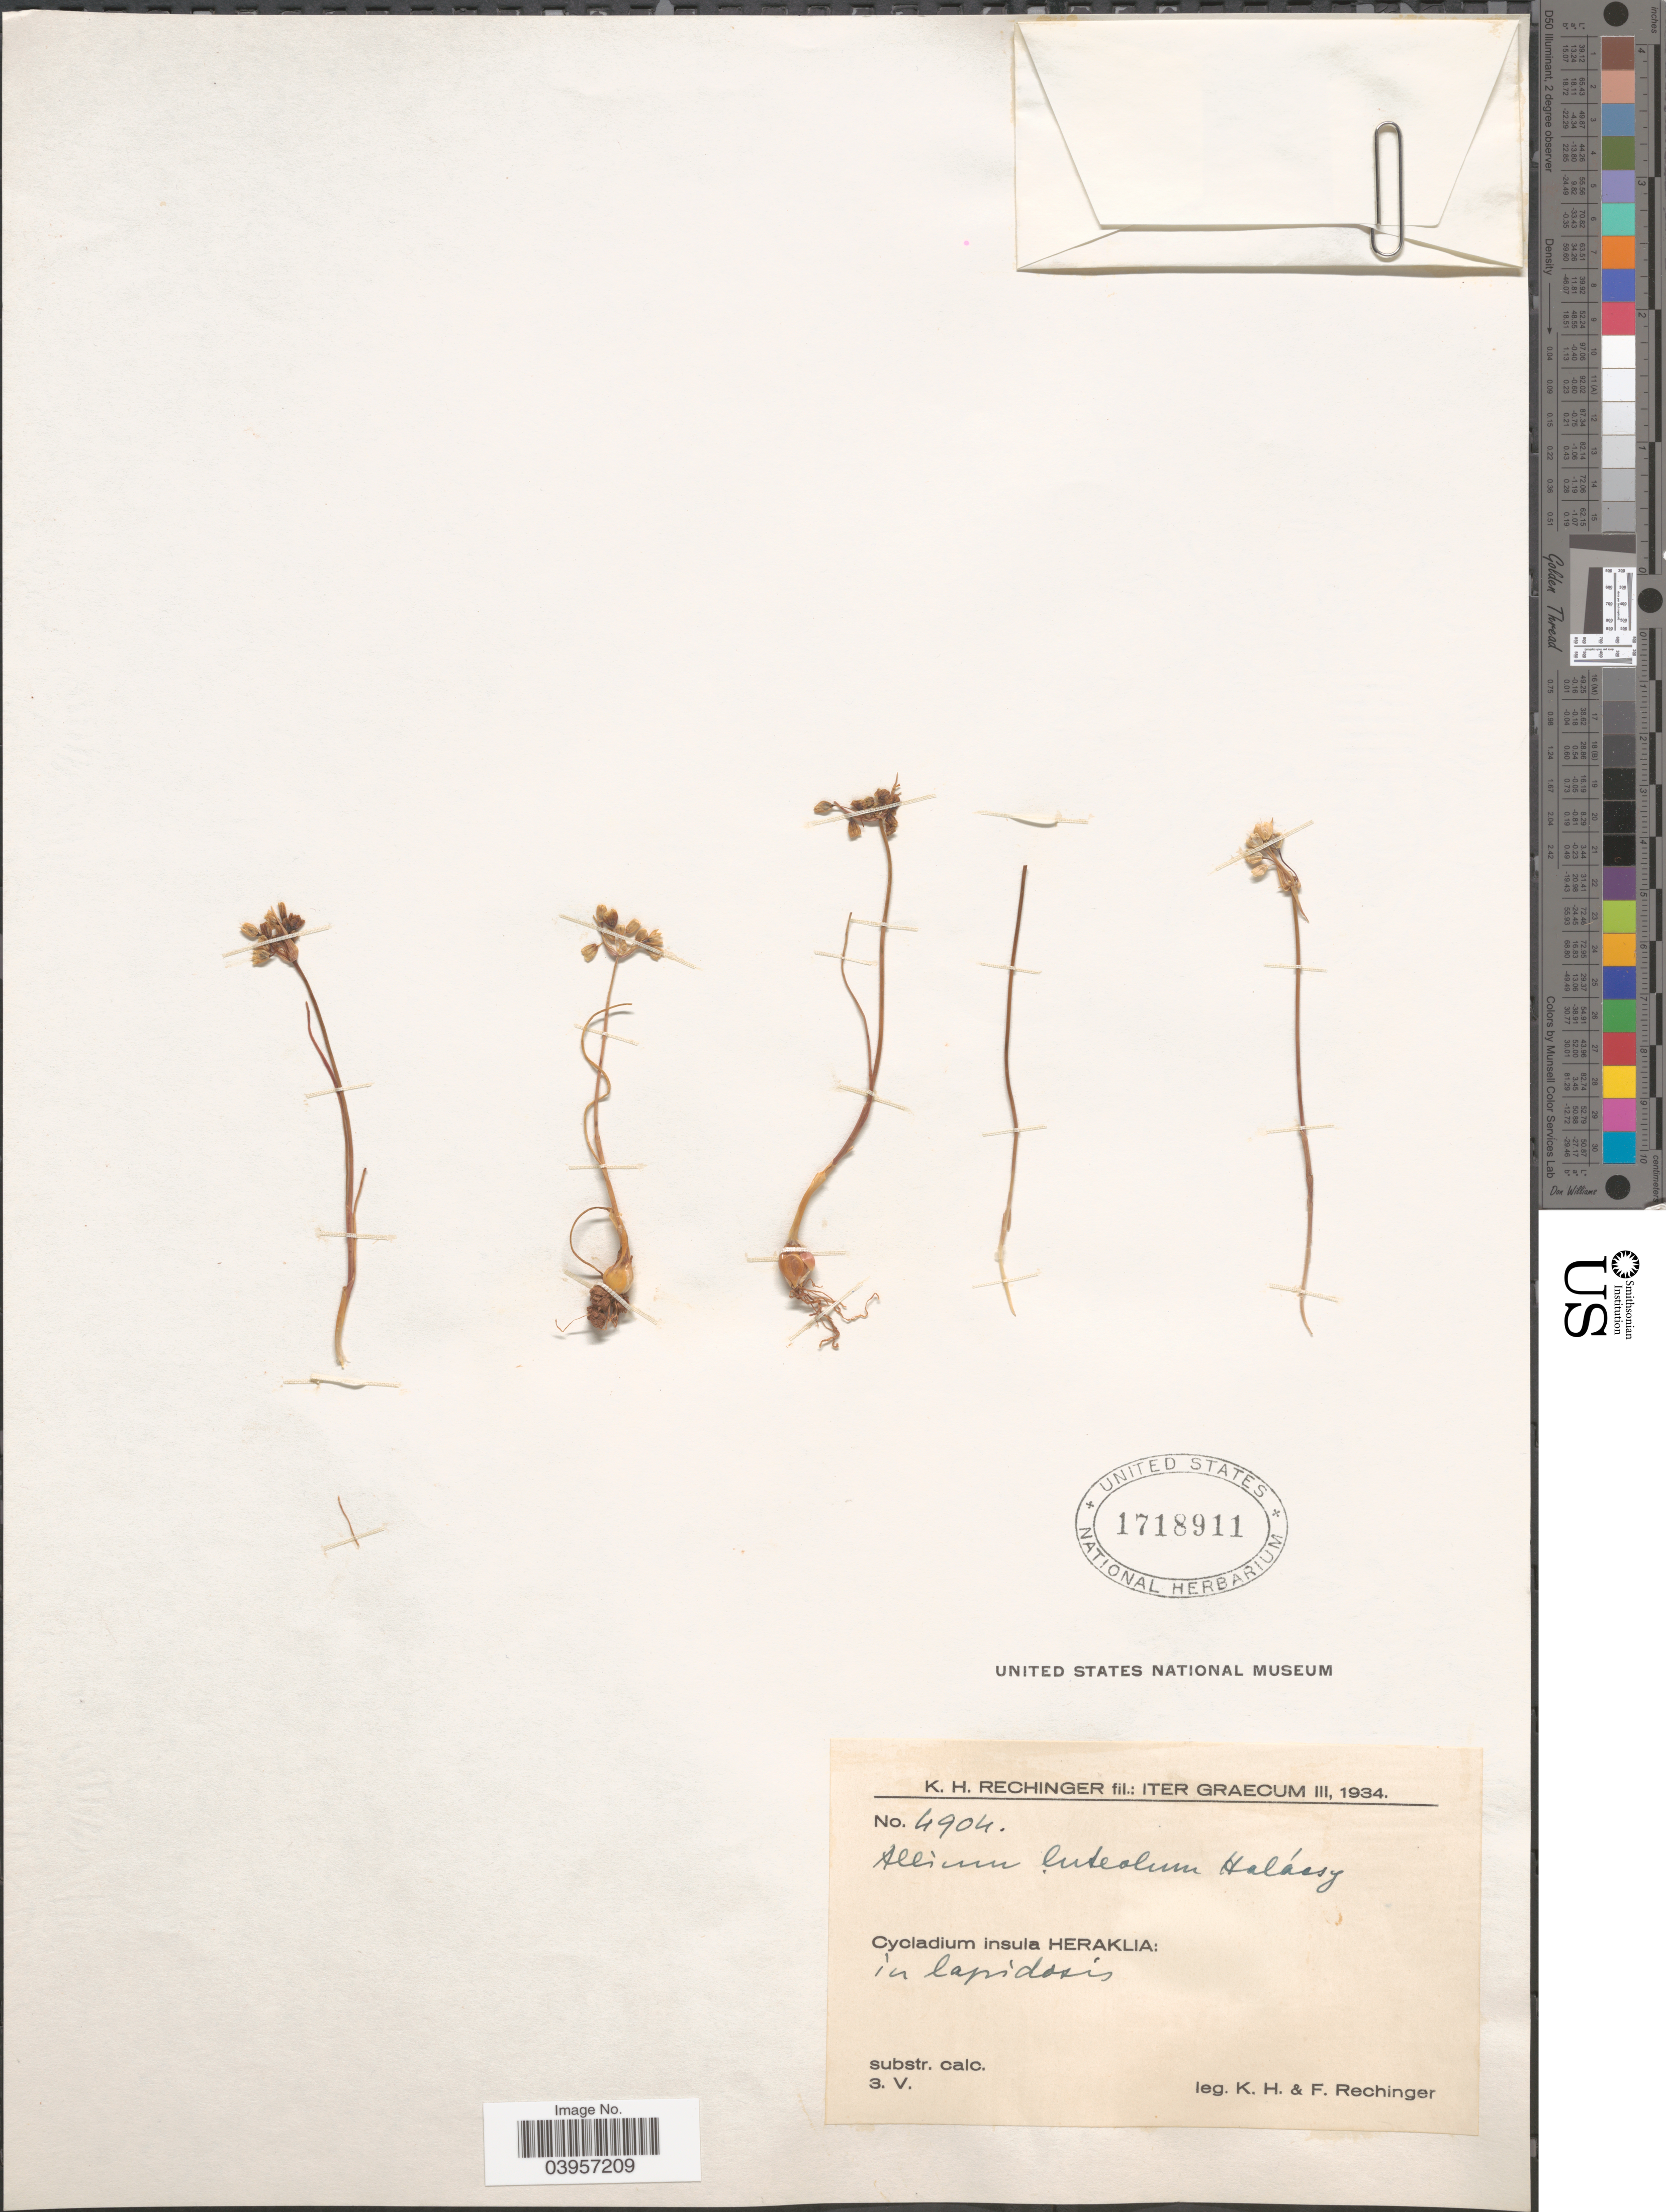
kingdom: Plantae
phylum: Tracheophyta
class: Liliopsida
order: Asparagales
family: Amaryllidaceae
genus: Allium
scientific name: Allium luteolum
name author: Halacsy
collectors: K. H. Rechinger & F. Rechinger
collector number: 4904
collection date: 1934-05-03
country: Greece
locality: Iter Graecum. Cycladium insula Heraklia: in lapisdosis.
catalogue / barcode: US 1718911